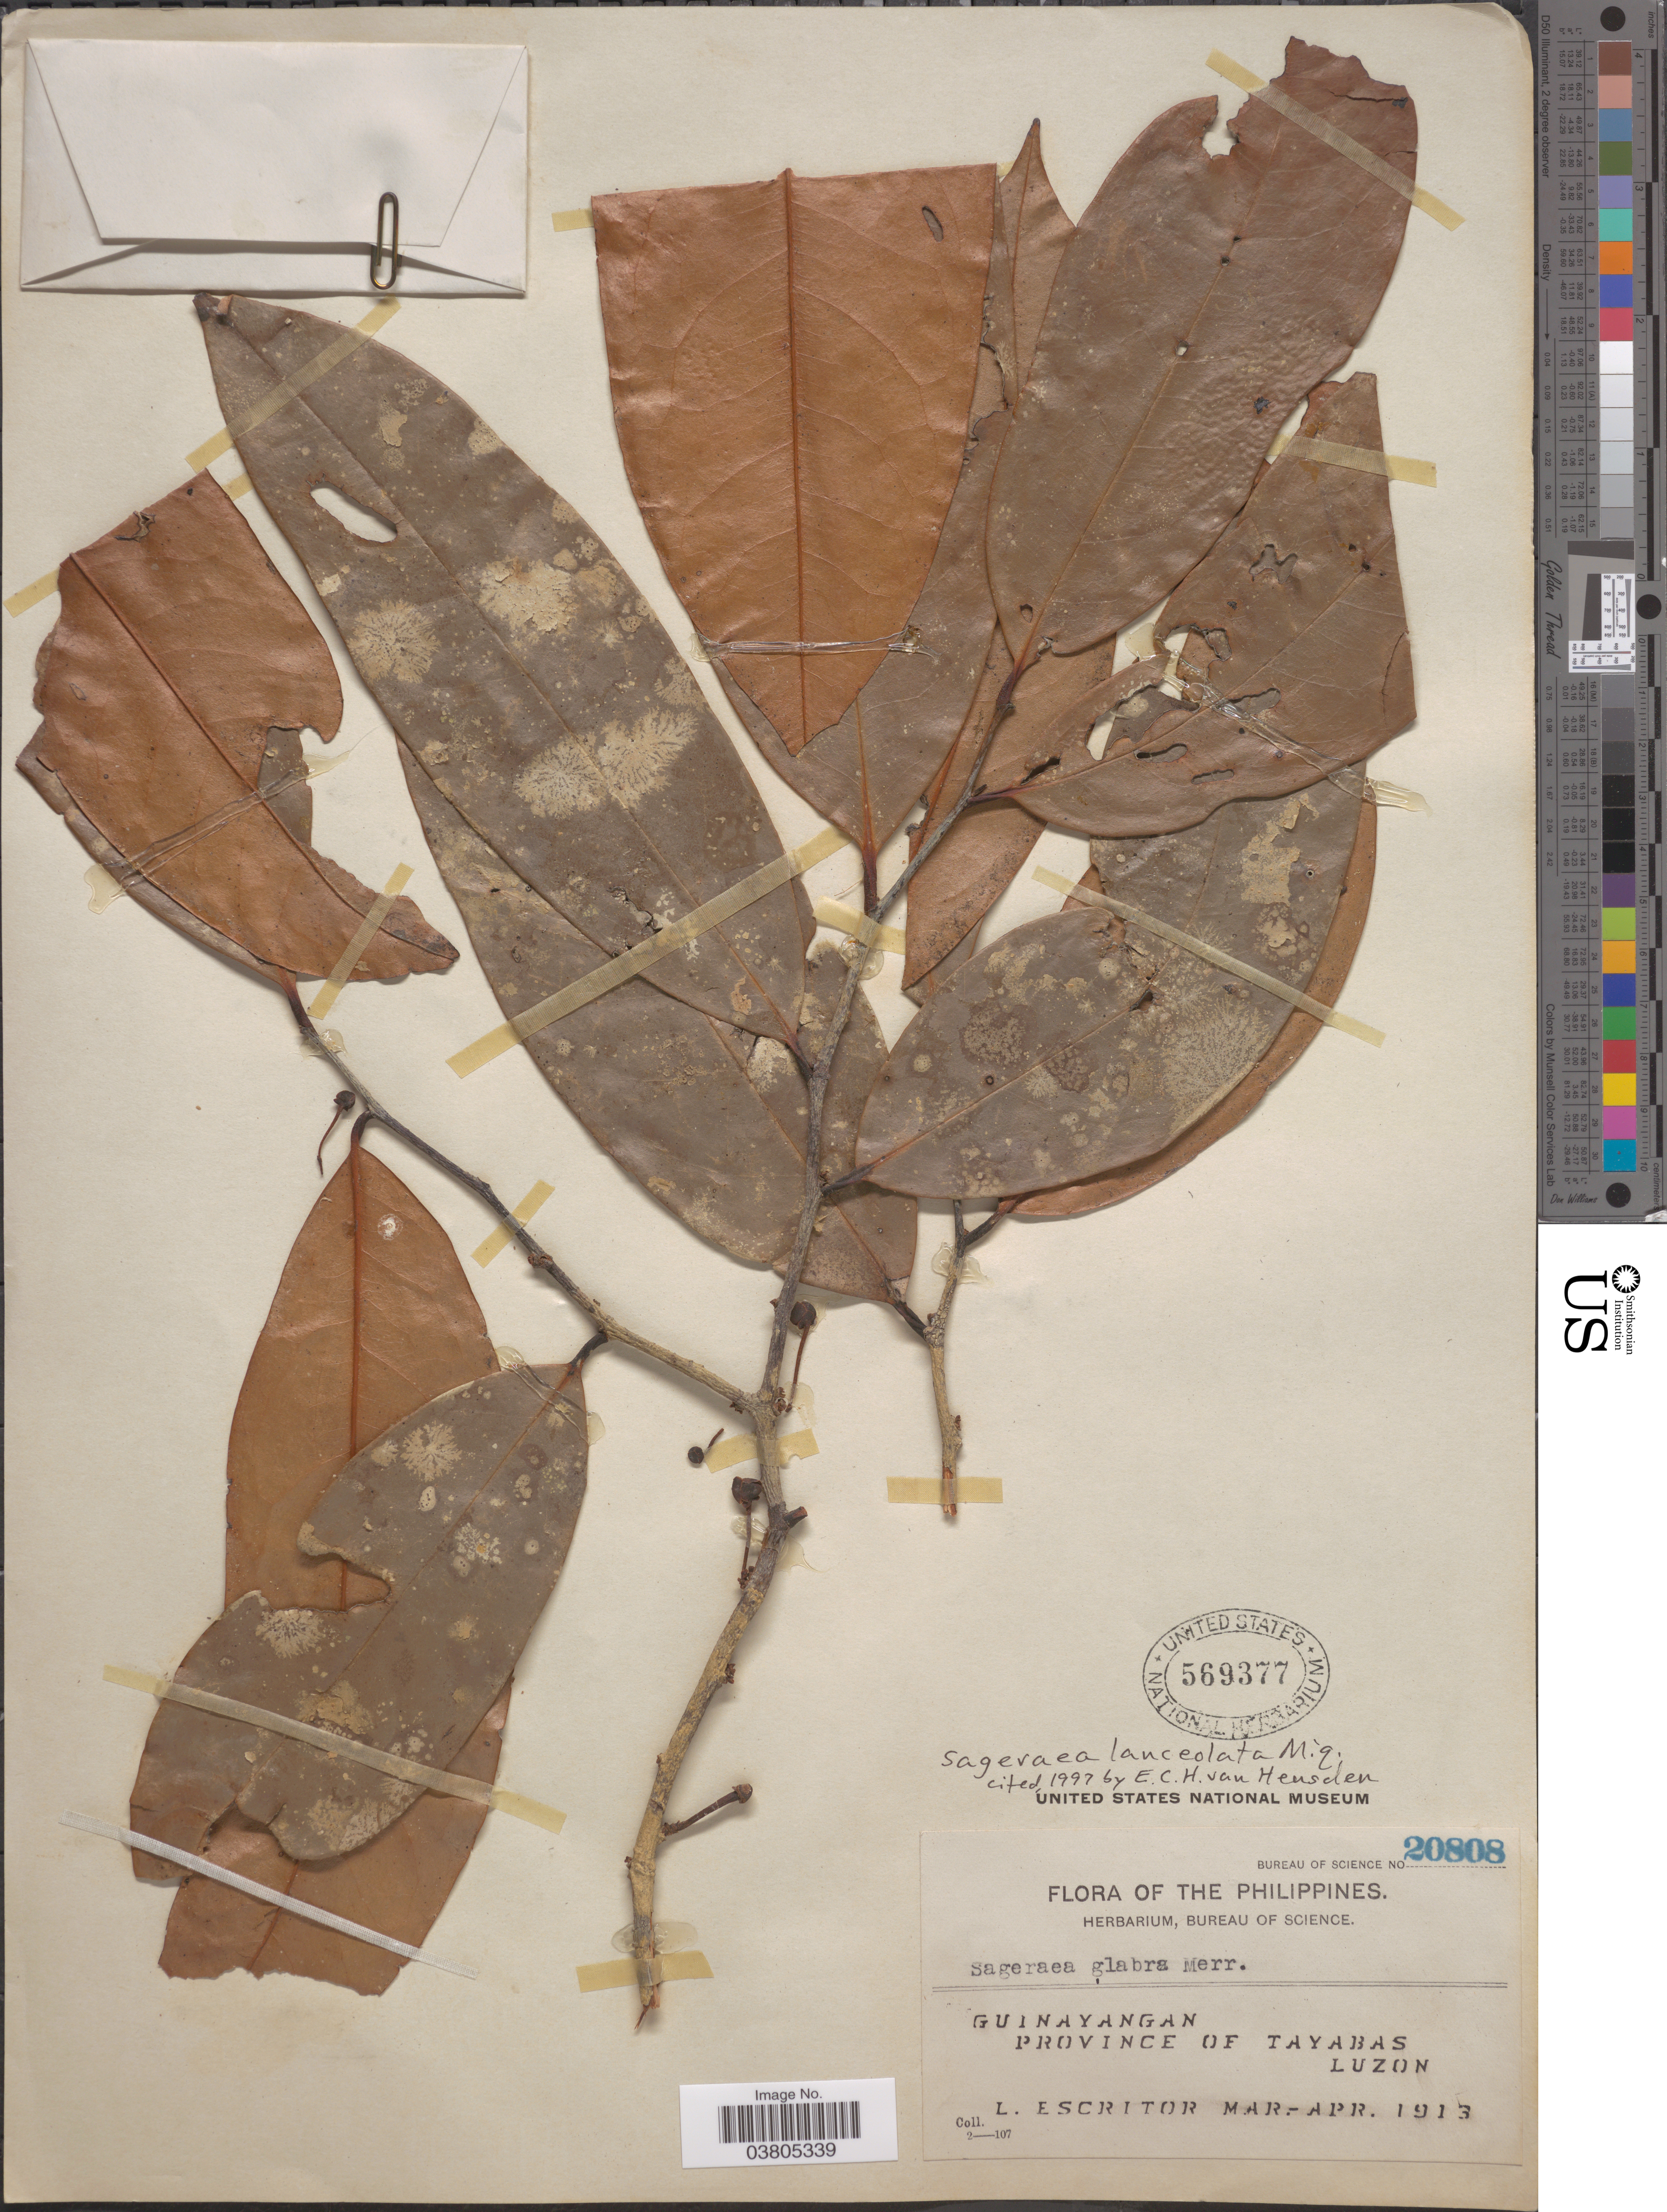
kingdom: Plantae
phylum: Tracheophyta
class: Magnoliopsida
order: Magnoliales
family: Annonaceae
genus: Sageraea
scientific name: Sageraea lanceolata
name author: Miq.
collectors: L. Escritor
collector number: Bureau of Science 20808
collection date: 1913-03/1913-04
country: Philippines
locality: Guinayangan, Province of Tayabas, Luzon.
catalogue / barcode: US 569377